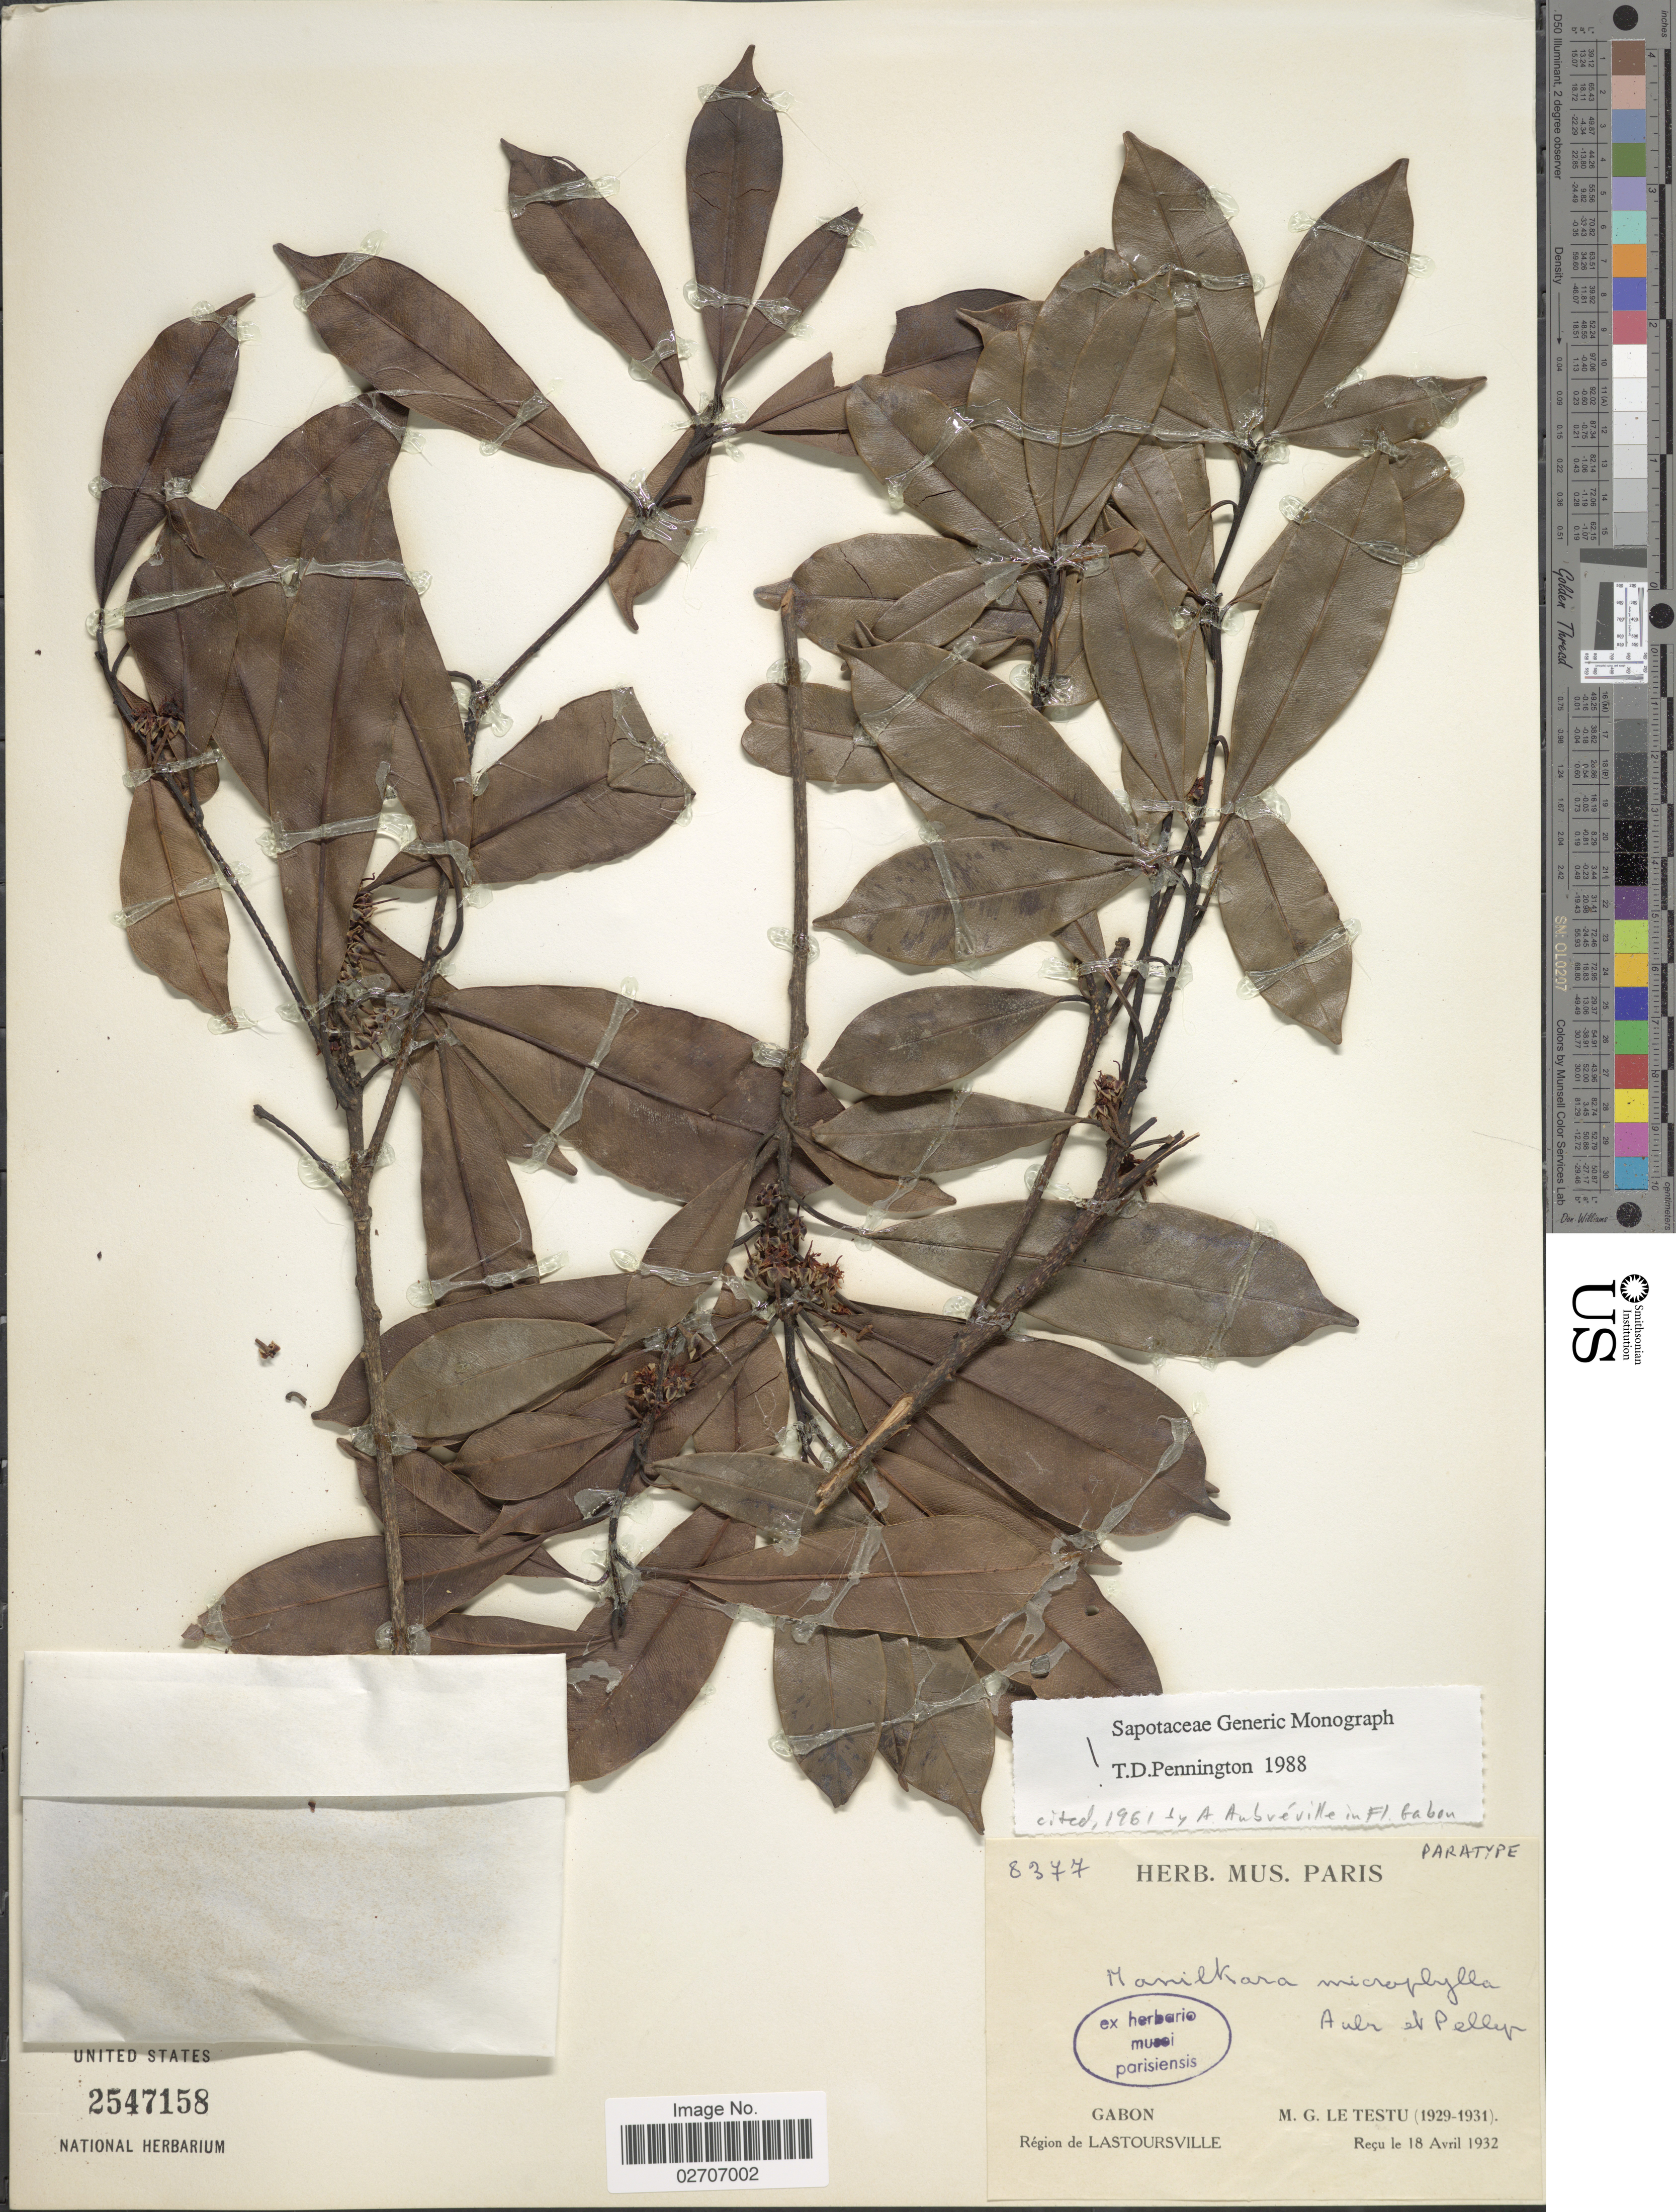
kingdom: Plantae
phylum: Tracheophyta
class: Magnoliopsida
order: Ericales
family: Sapotaceae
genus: Manilkara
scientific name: Manilkara microphylla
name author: Aubrév. & Pellegr.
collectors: M. Le Testu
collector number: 8377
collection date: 1929/1931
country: Gabon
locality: Région de Lastoursville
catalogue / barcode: US 2547158